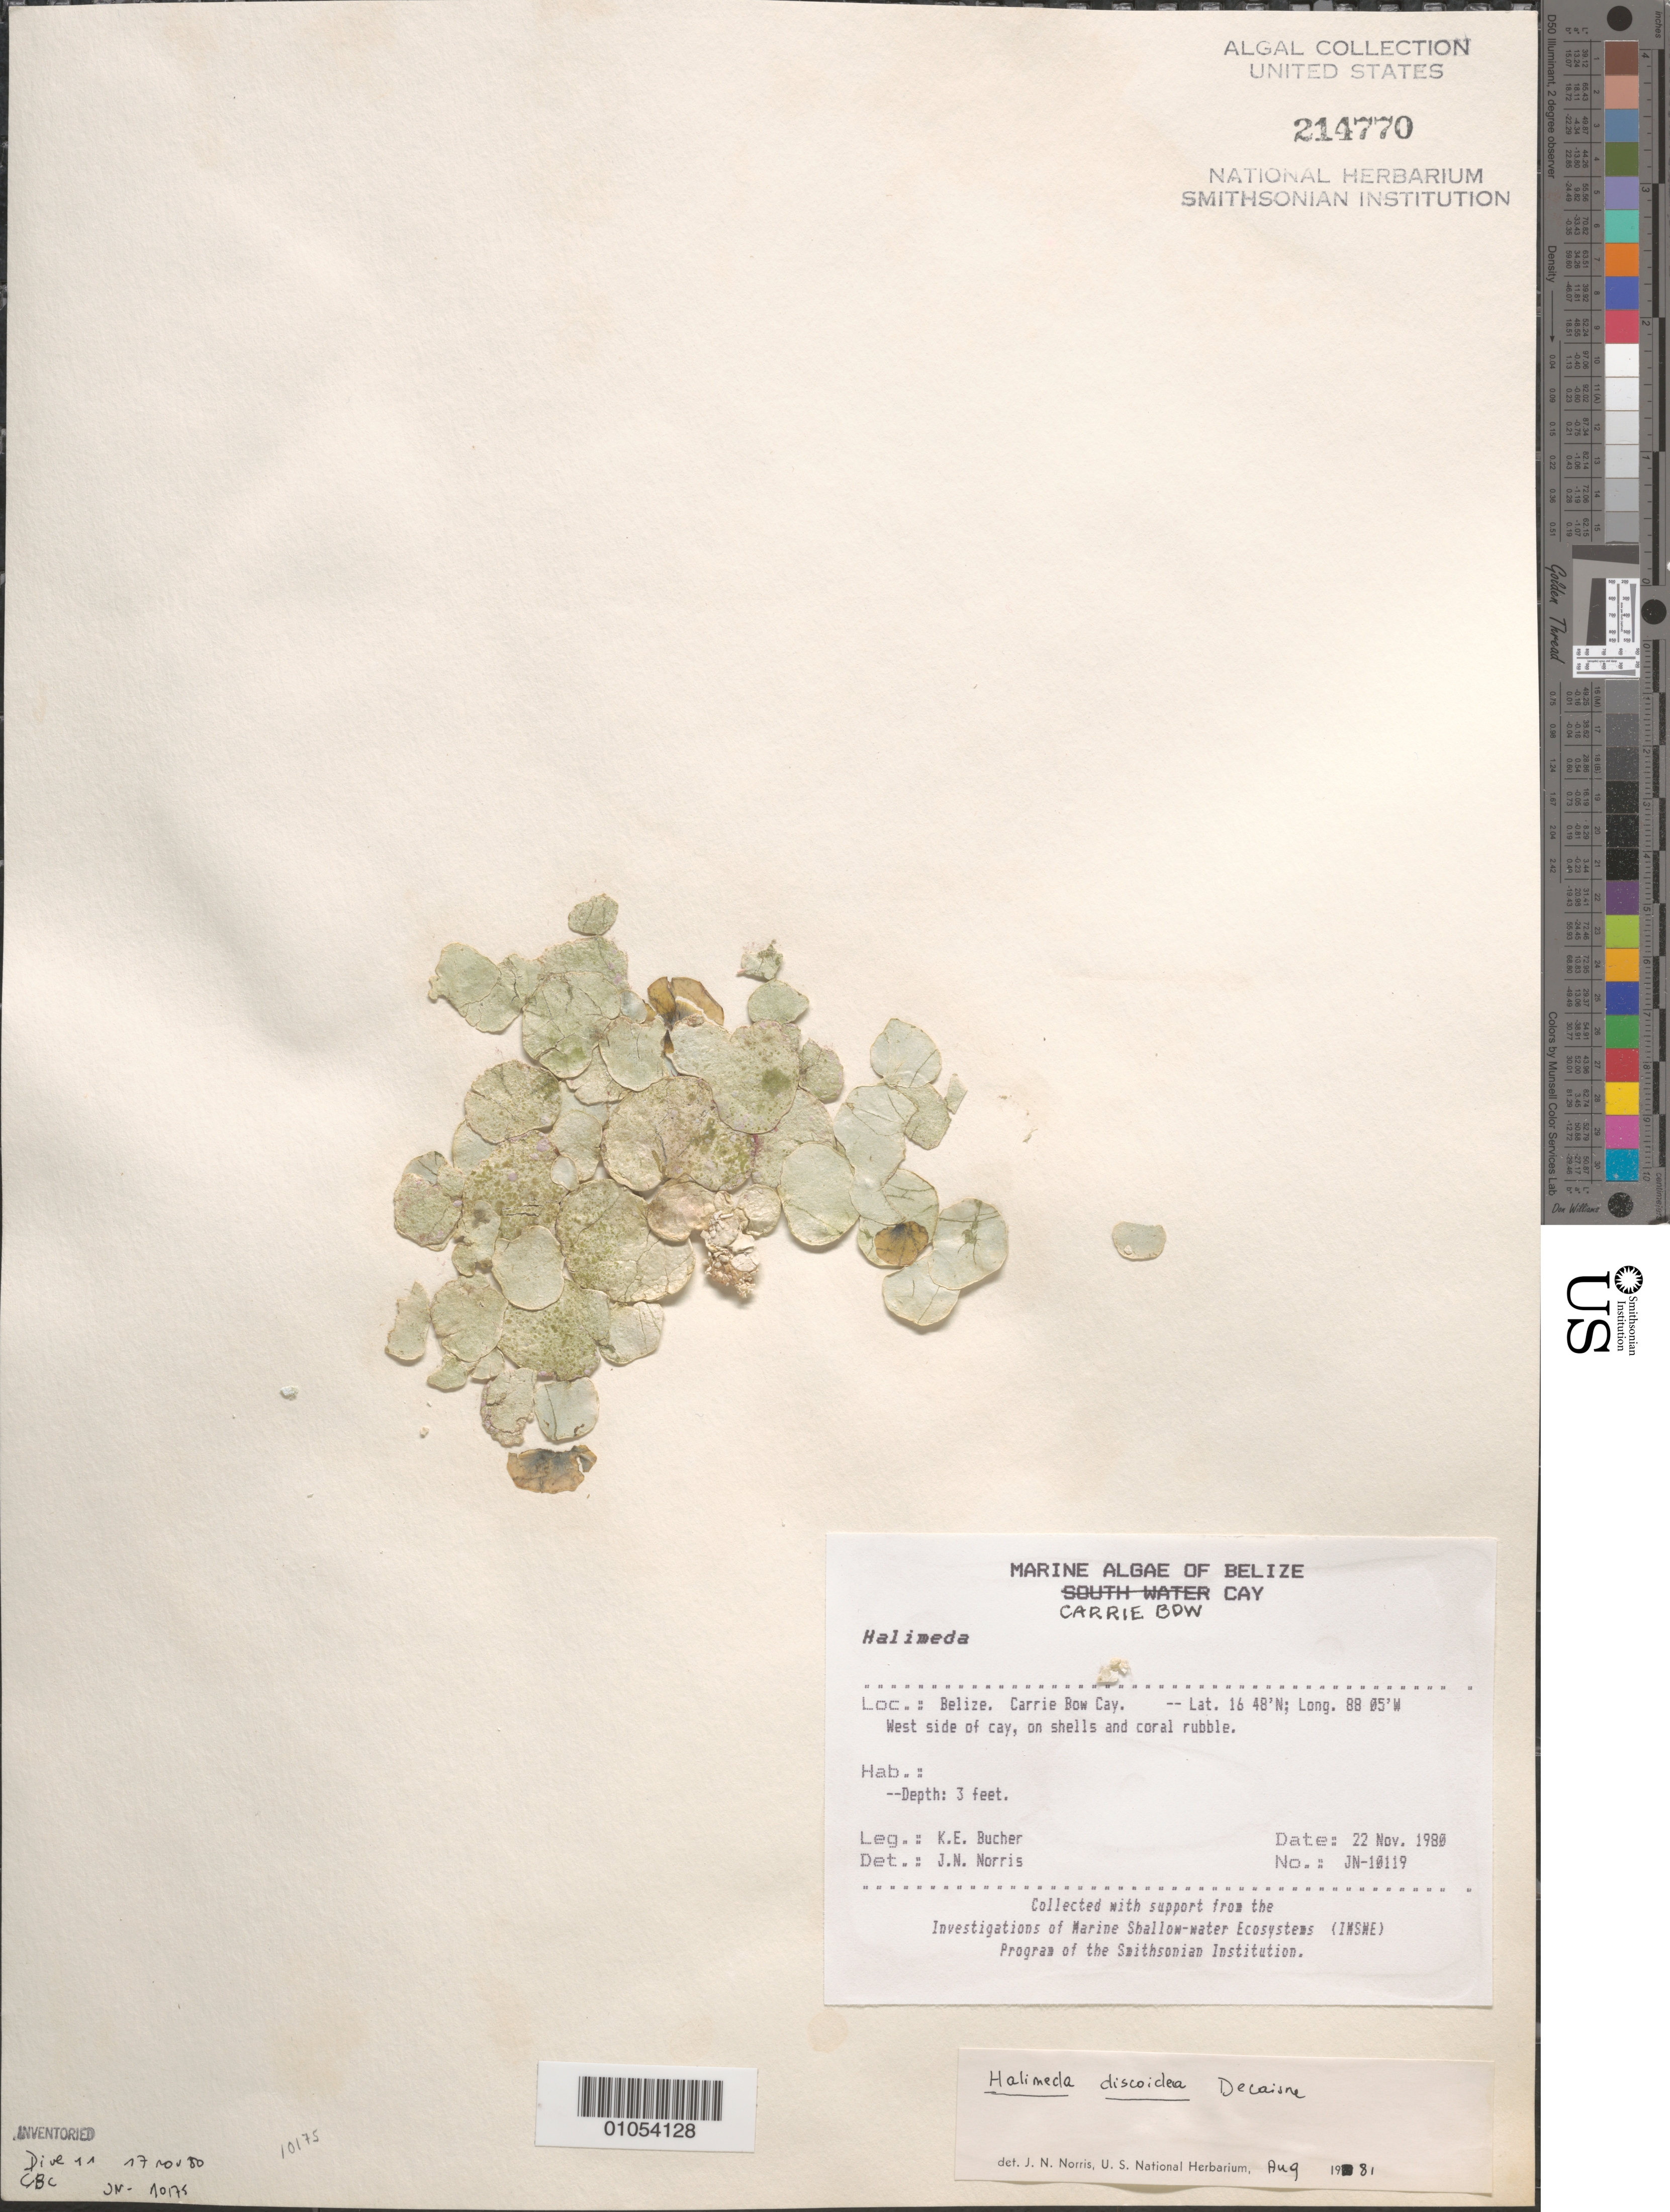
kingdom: Plantae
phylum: Chlorophyta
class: Ulvophyceae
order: Bryopsidales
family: Halimedaceae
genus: Halimeda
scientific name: Halimeda discoidea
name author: Decne.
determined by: Norris, James N.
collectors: K. E. Bucher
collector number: JN-10119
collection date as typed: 22 Nov 1980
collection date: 1980-11-22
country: Belize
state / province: Stann Creek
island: Carrie Bow Cay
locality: West side of cay, on shells and coral rubble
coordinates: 16 48'N, 88 05'W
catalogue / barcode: US 214770